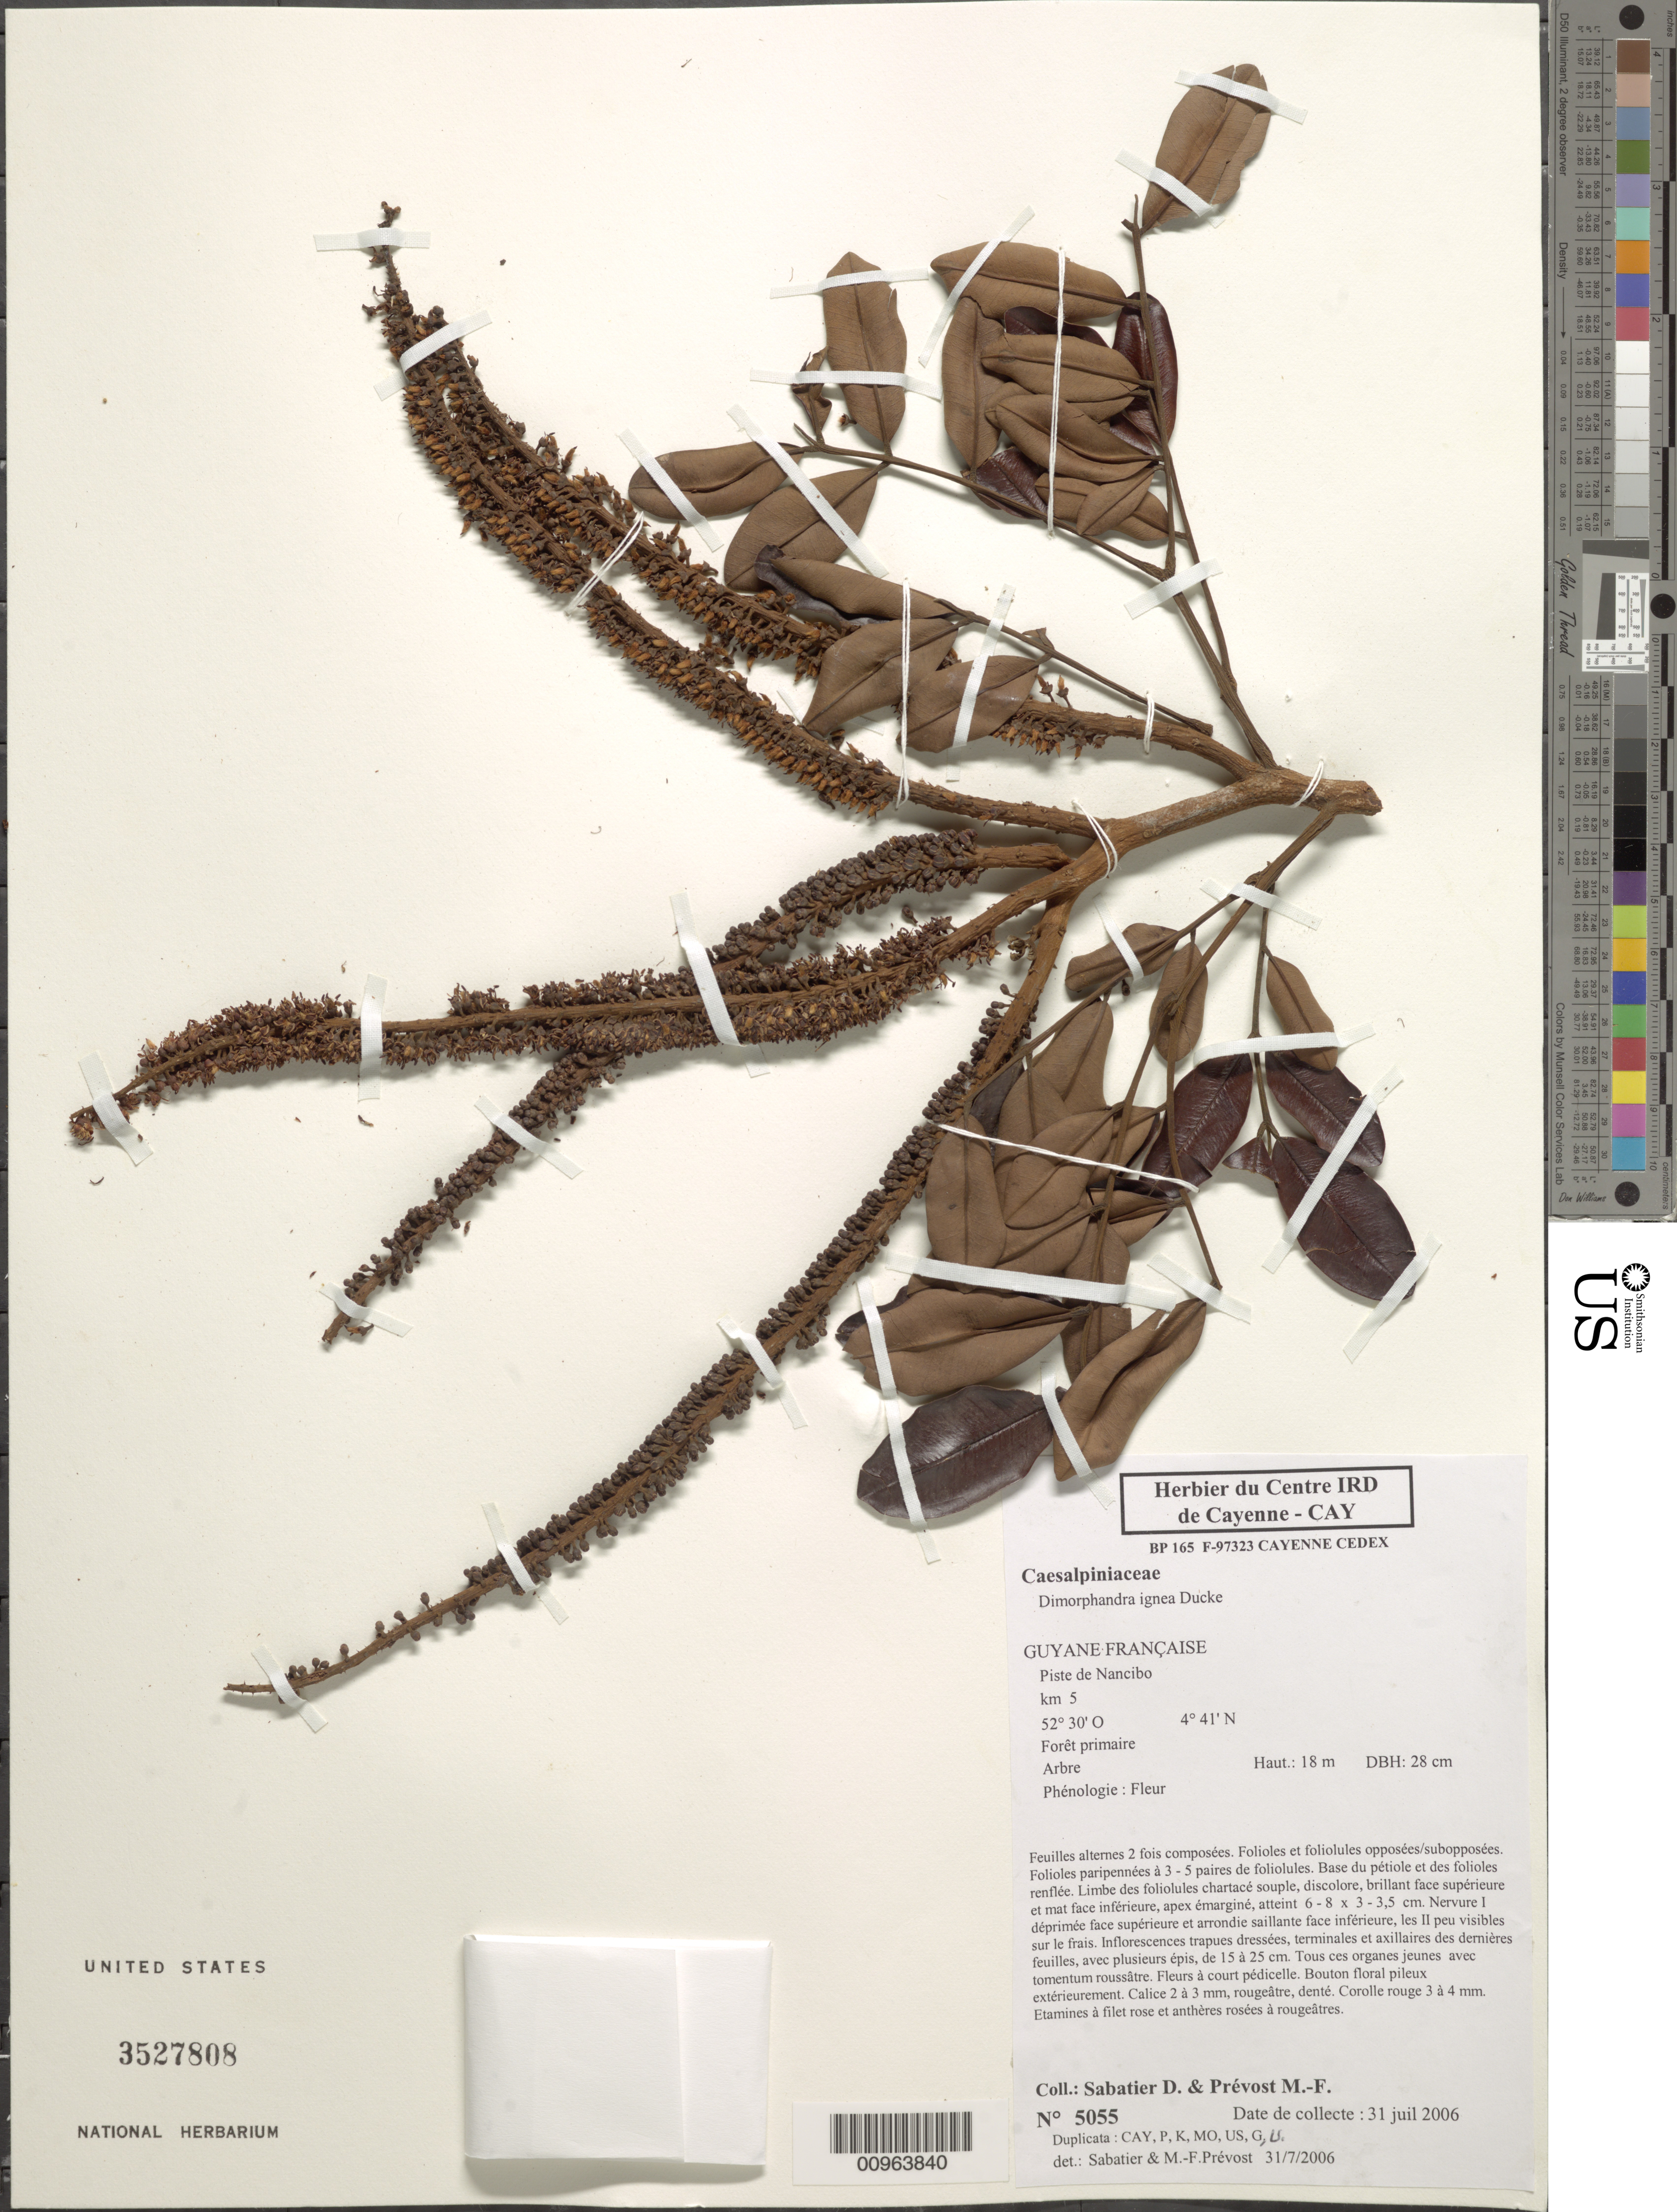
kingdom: Plantae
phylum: Tracheophyta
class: Magnoliopsida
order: Fabales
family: Fabaceae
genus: Dimorphandra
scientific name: Dimorphandra ignea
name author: Ducke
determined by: Prévost, M.-F.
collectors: D. Sabatier & M.-F. Prévost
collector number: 5055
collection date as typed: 31-Jul-06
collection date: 2006-07-31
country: French Guiana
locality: Piste de Nancibo, km 5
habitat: Foret primaire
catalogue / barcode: US 3527808